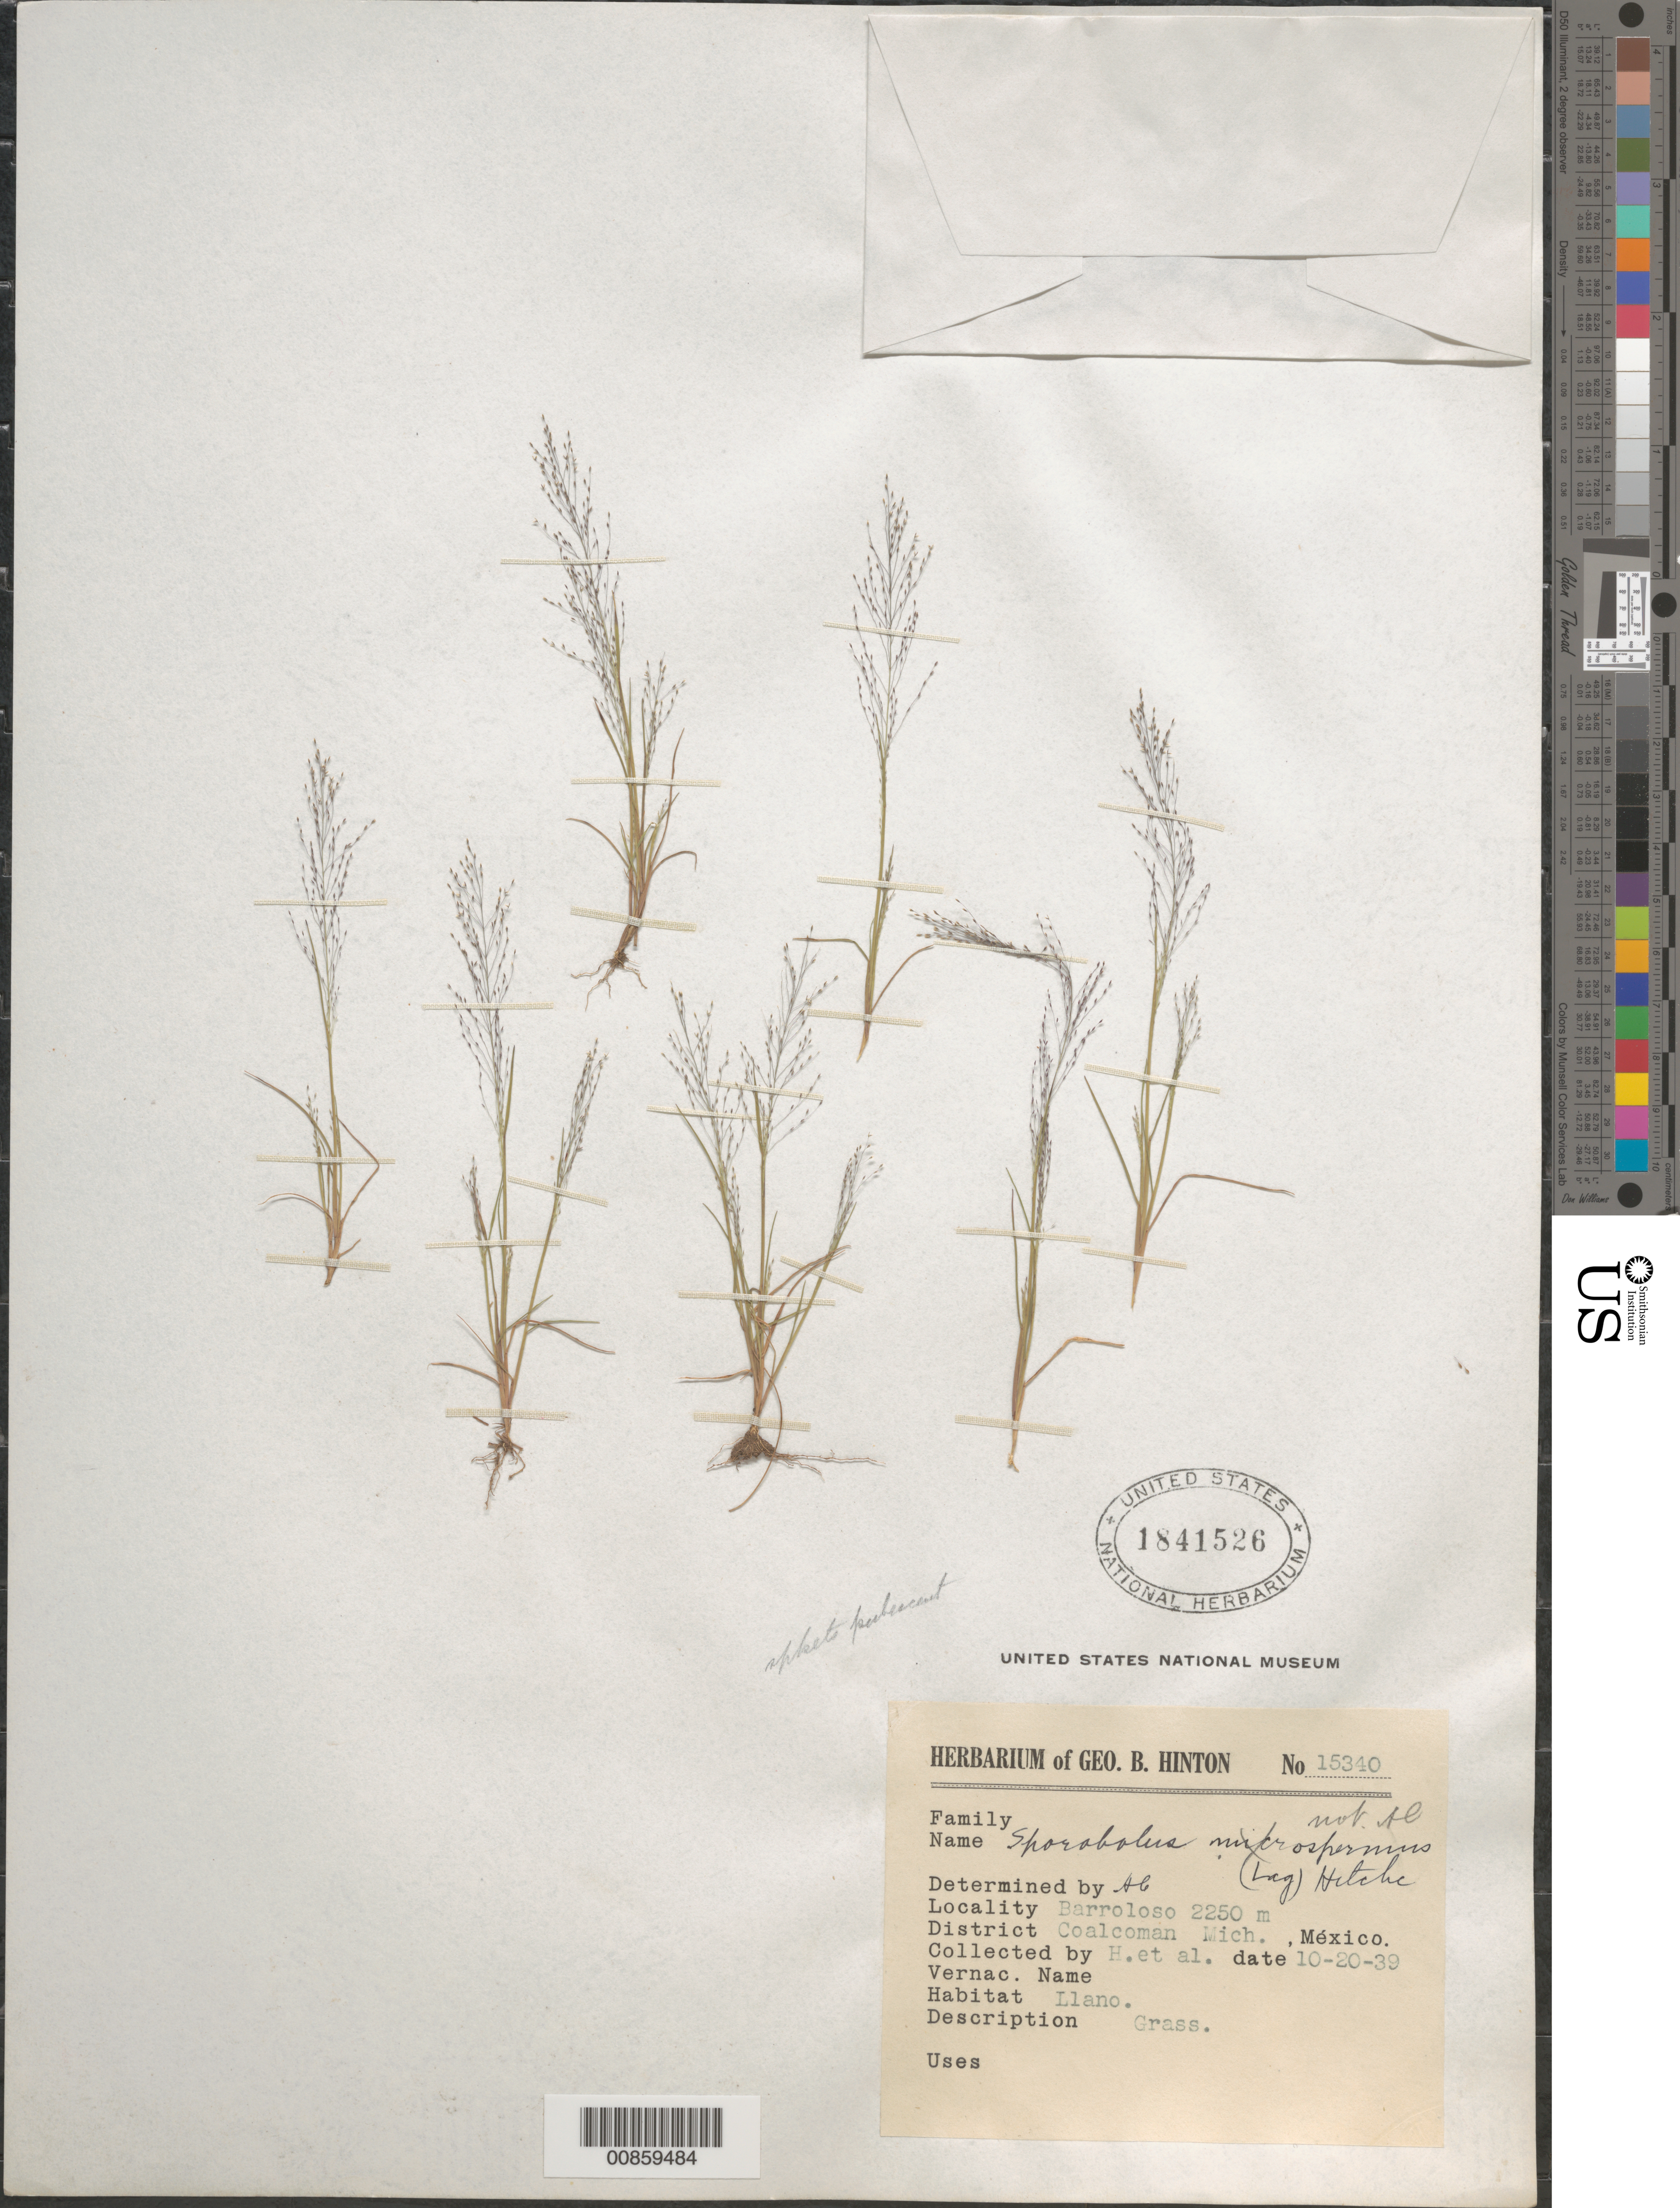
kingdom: Plantae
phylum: Tracheophyta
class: Liliopsida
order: Poales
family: Poaceae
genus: Muhlenbergia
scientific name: Muhlenbergia minutissima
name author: (Steud.) Swallen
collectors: G. B. Hinton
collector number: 15340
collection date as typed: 20 Oct 1939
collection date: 1939-10-20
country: Mexico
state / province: Michoacán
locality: Barroloso, Coalcoman, Mich.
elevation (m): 2250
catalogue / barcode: US 1841526